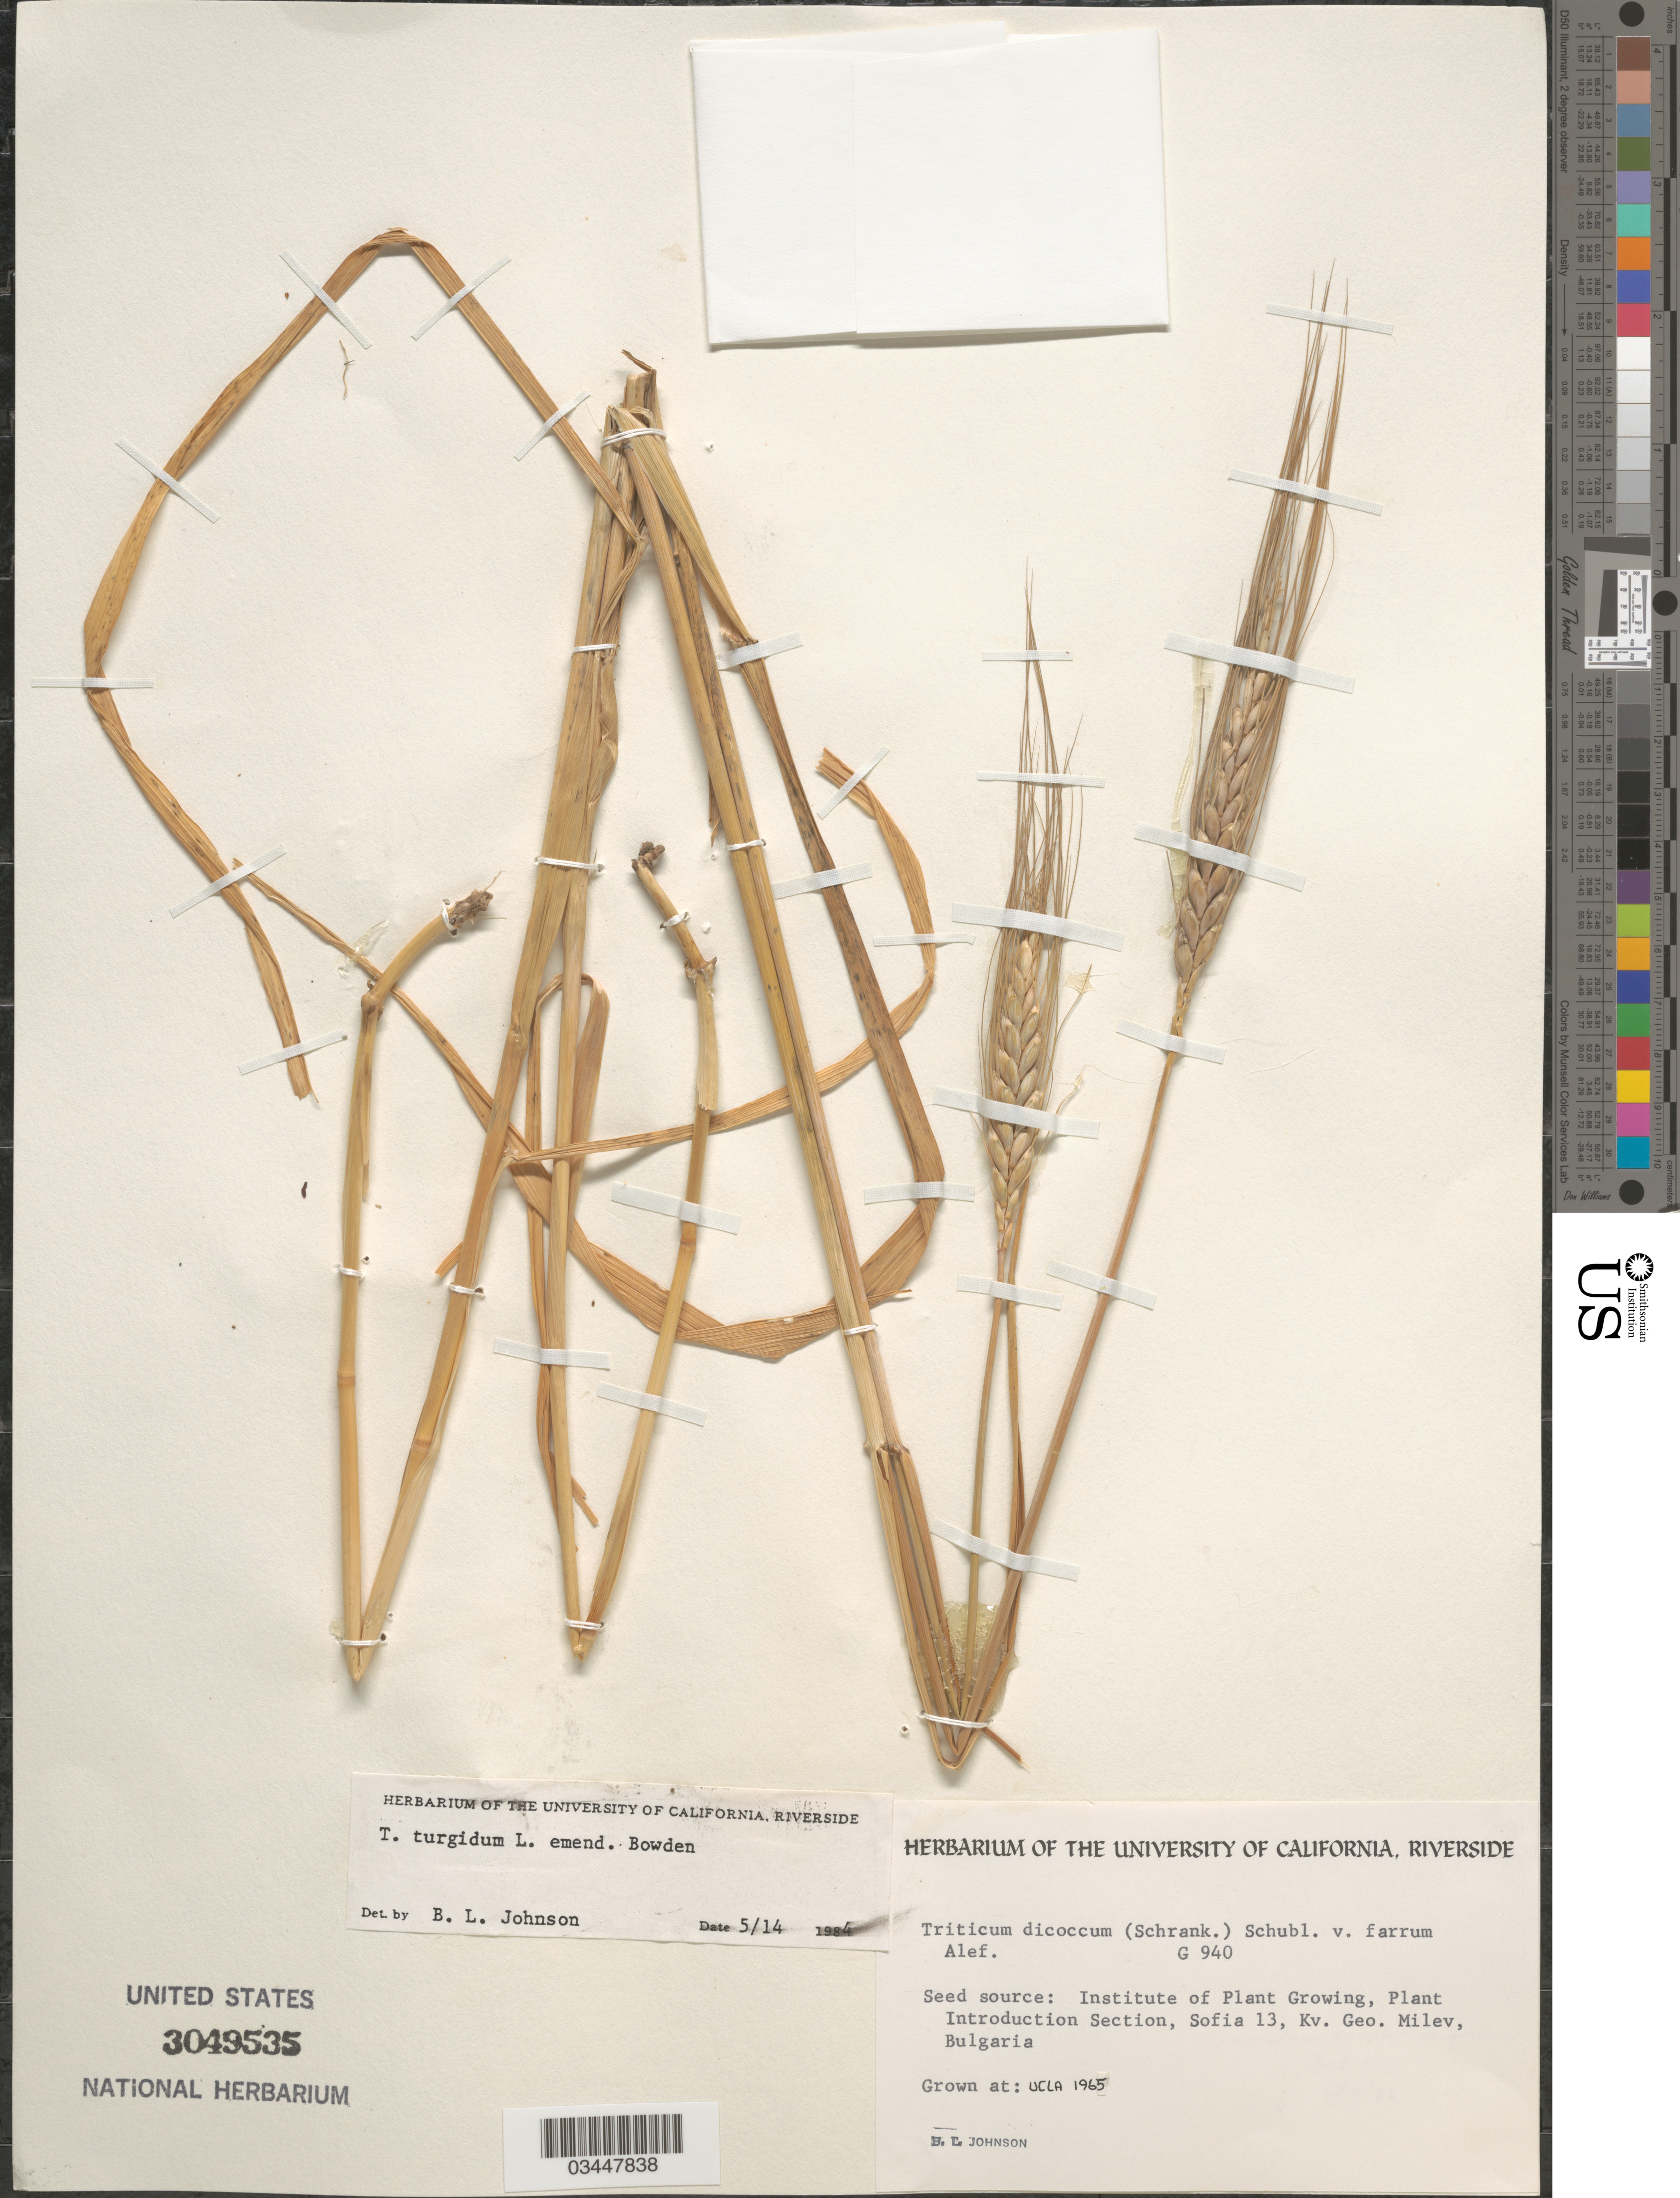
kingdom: Plantae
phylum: Tracheophyta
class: Liliopsida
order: Poales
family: Poaceae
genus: Triticum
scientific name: Triticum turgidum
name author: L.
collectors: B. Johnson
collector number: G940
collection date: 1965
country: United States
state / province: California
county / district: Los Angeles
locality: UCLA.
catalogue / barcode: US 3049535